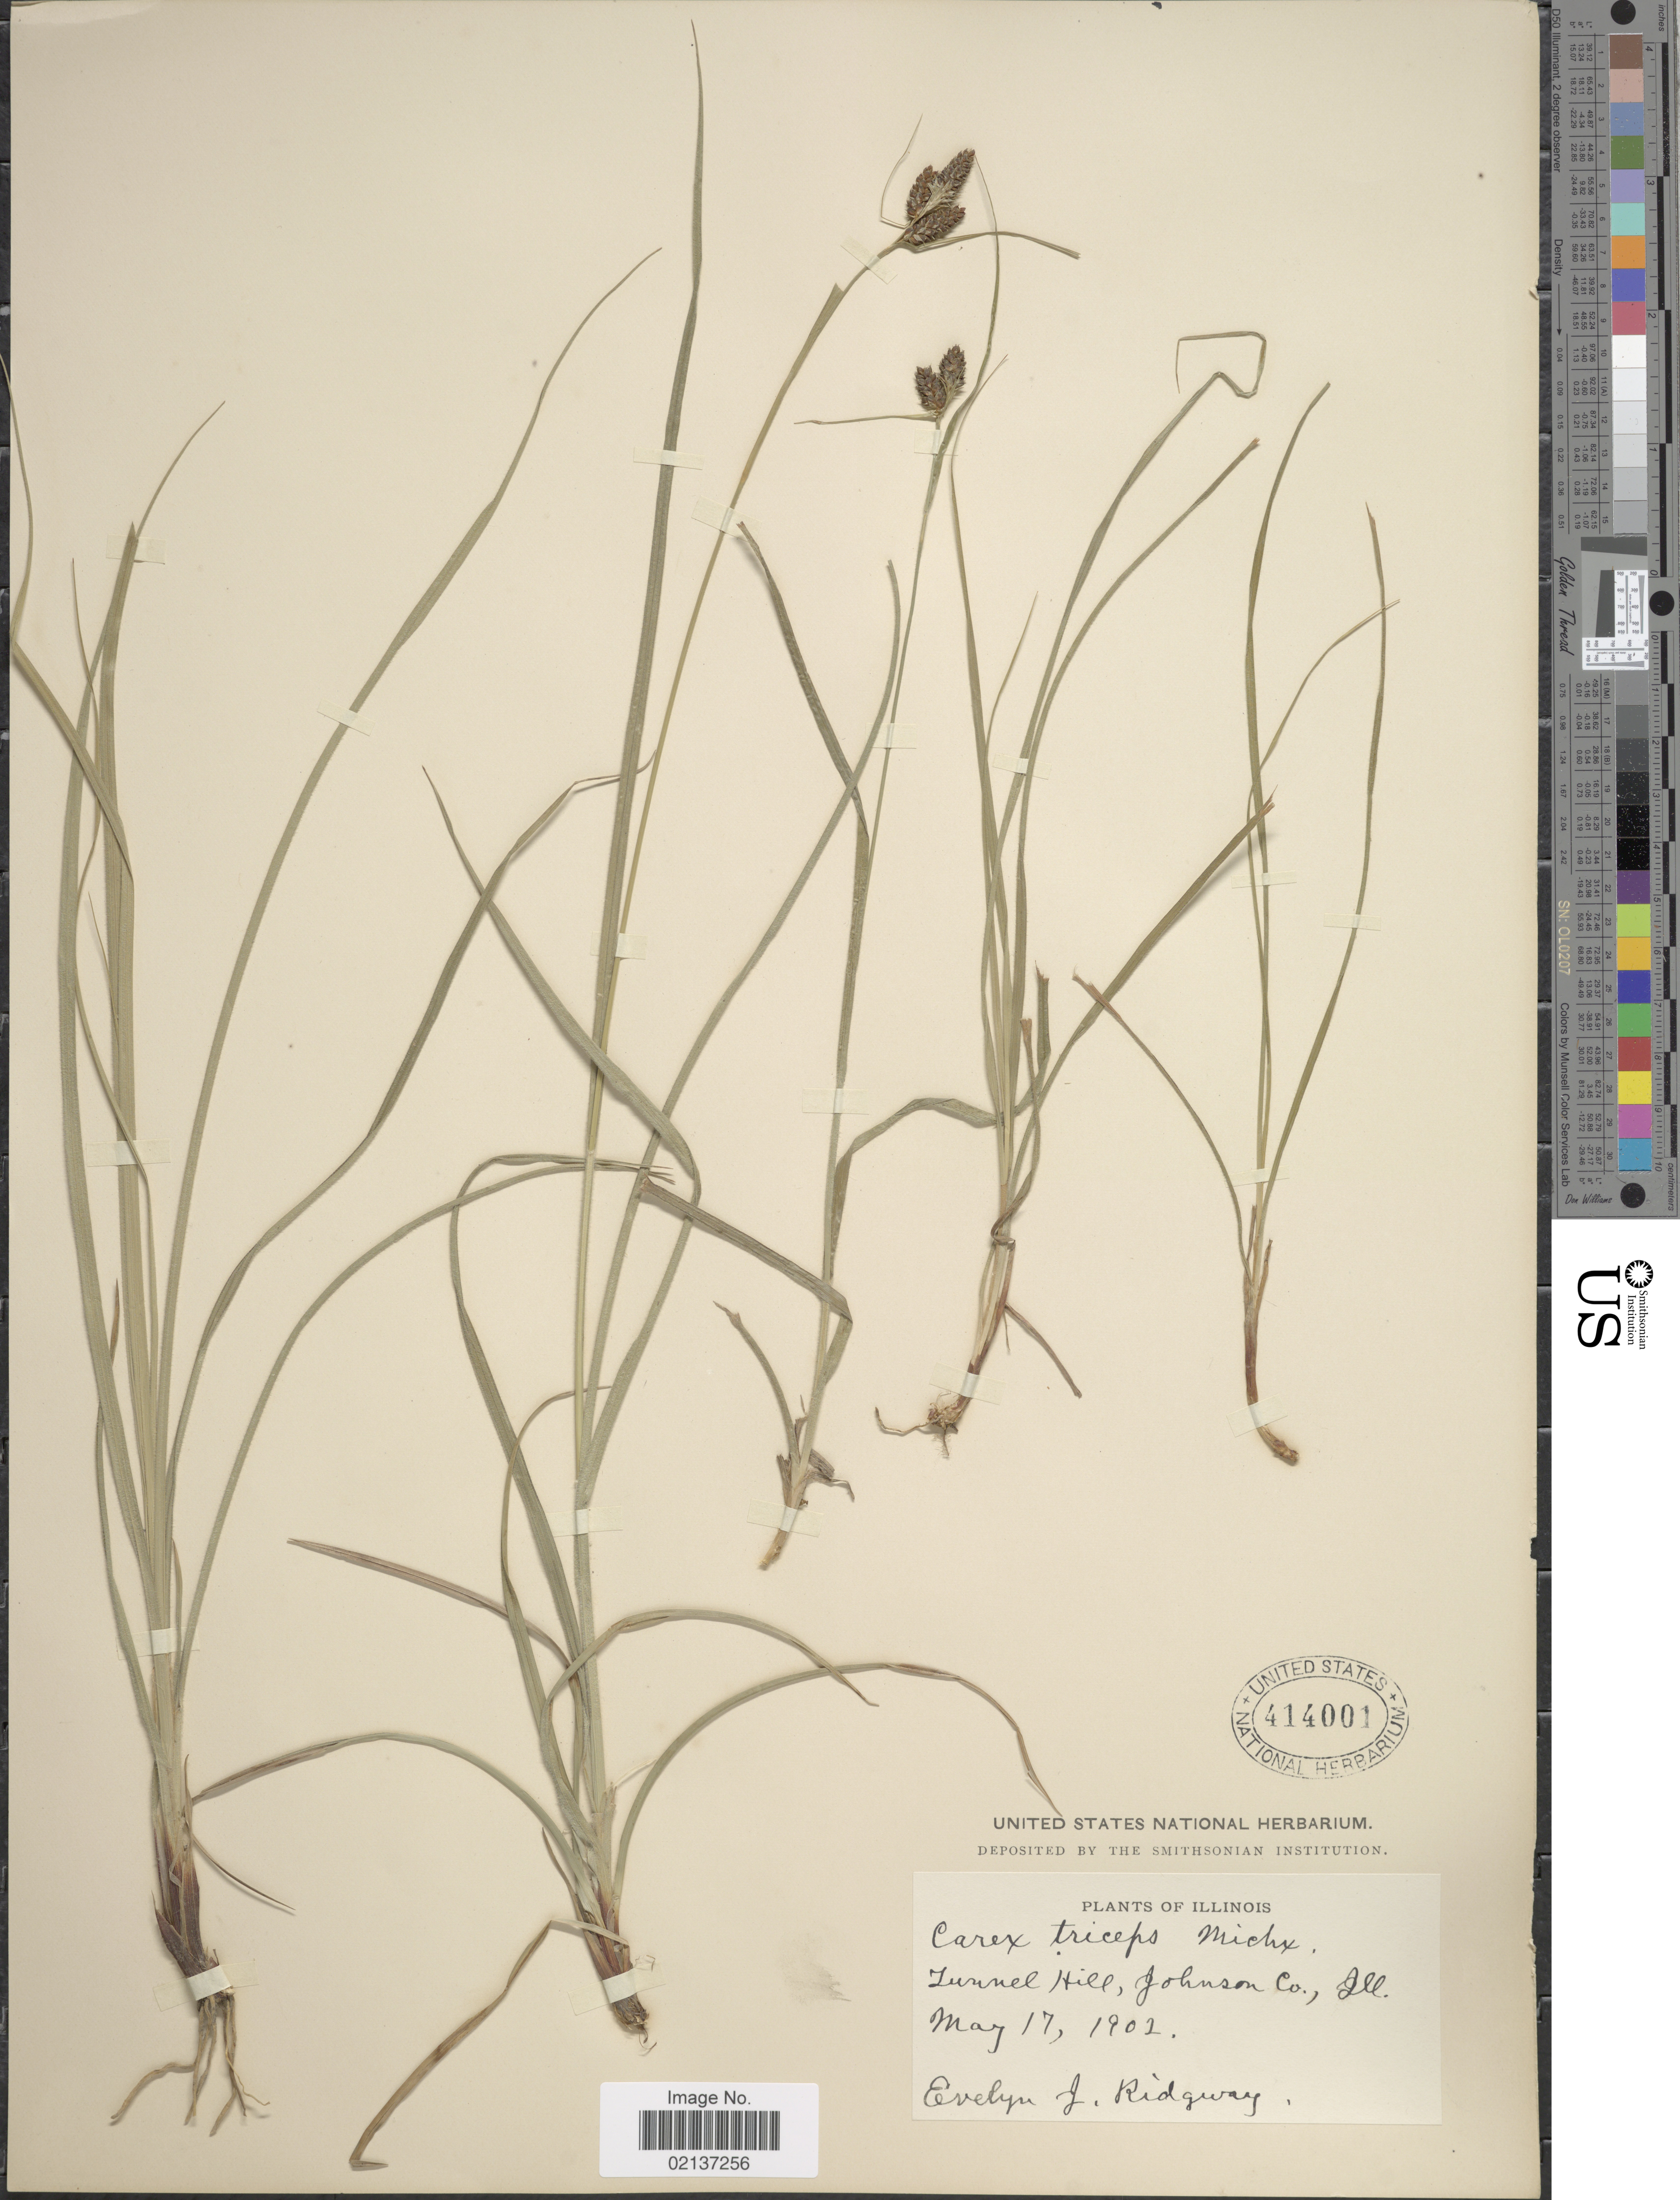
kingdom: Plantae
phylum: Tracheophyta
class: Liliopsida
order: Poales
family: Cyperaceae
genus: Carex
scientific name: Carex hirsutella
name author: Mack.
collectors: E. Ridgway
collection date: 1902-05-17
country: United States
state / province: Illinois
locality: Tunnel Hill, Johnson Co.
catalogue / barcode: US 414001